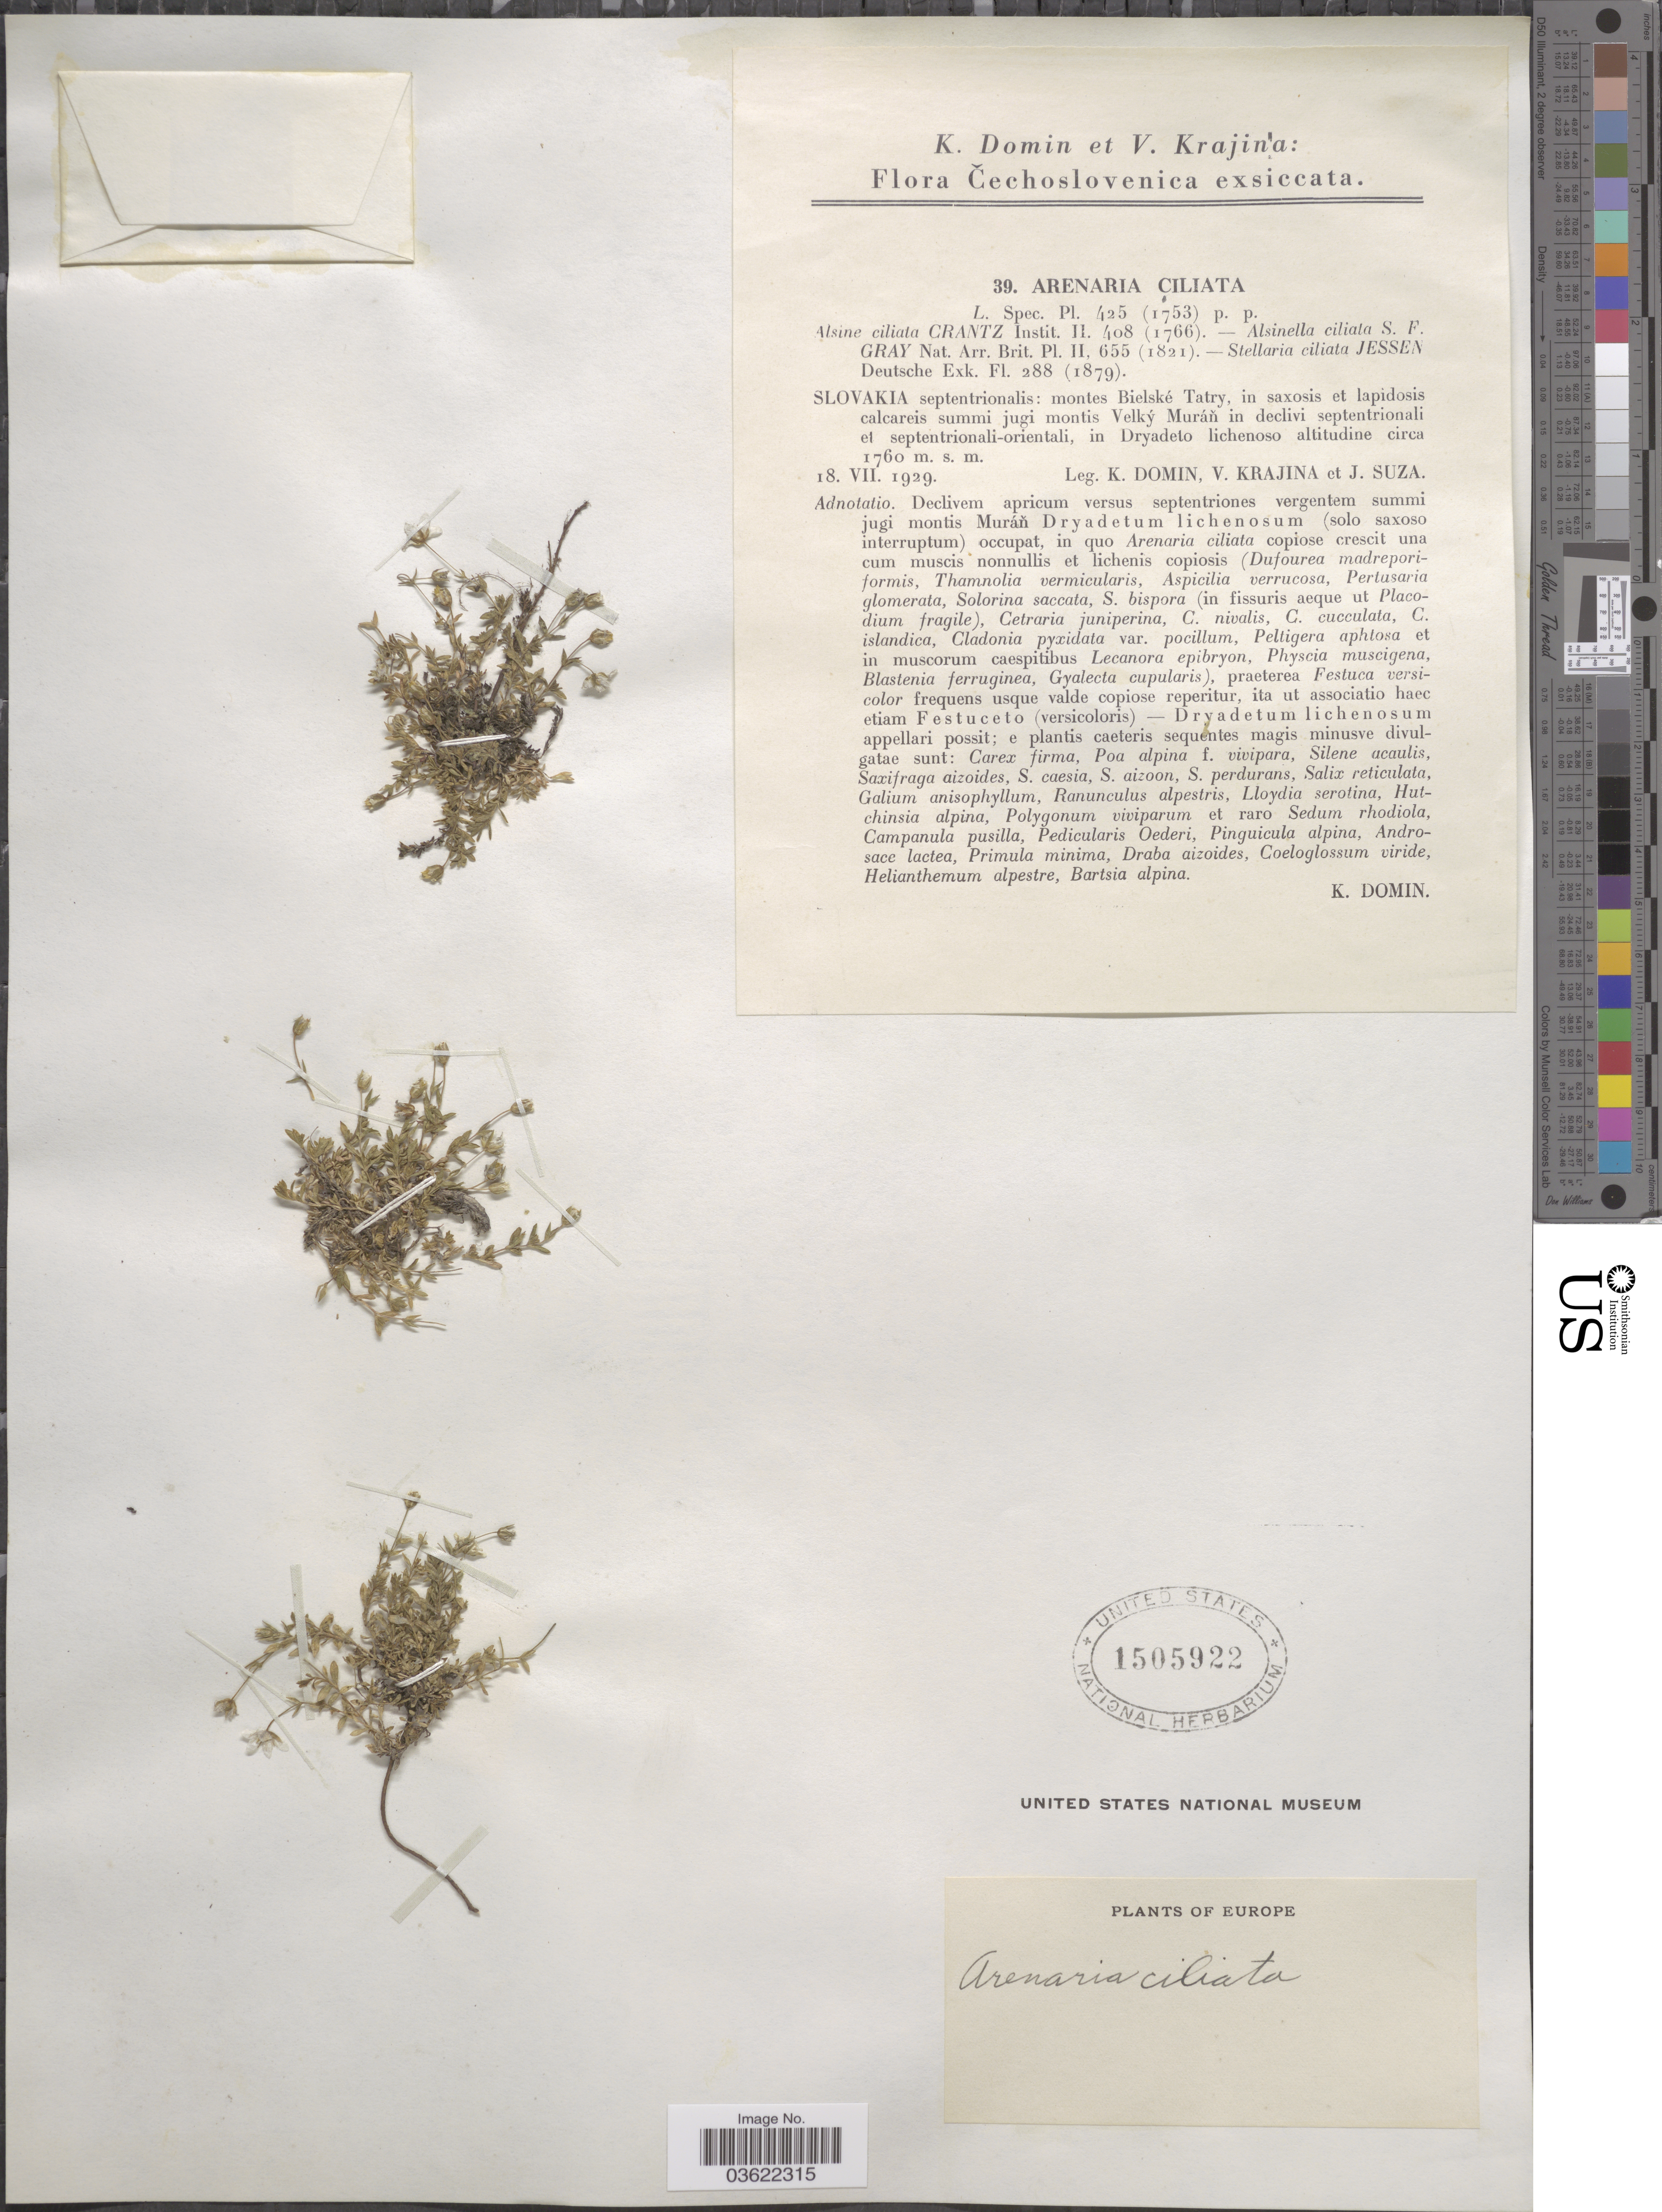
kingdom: Plantae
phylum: Tracheophyta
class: Magnoliopsida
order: Caryophyllales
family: Caryophyllaceae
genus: Arenaria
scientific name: Arenaria ciliata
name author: L.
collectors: K. Domin, V. Krajina & J. Suza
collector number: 39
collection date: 1929-07-18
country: Slovakia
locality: Cechoslovenica. Slovakia septentrionalis: montes Bielské Tatry, in saxosis et lapidosis calcareis summi jugi montis Velký Murán in declivi septentrionali et septentrionali-orientali.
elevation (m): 1760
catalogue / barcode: US 1505922